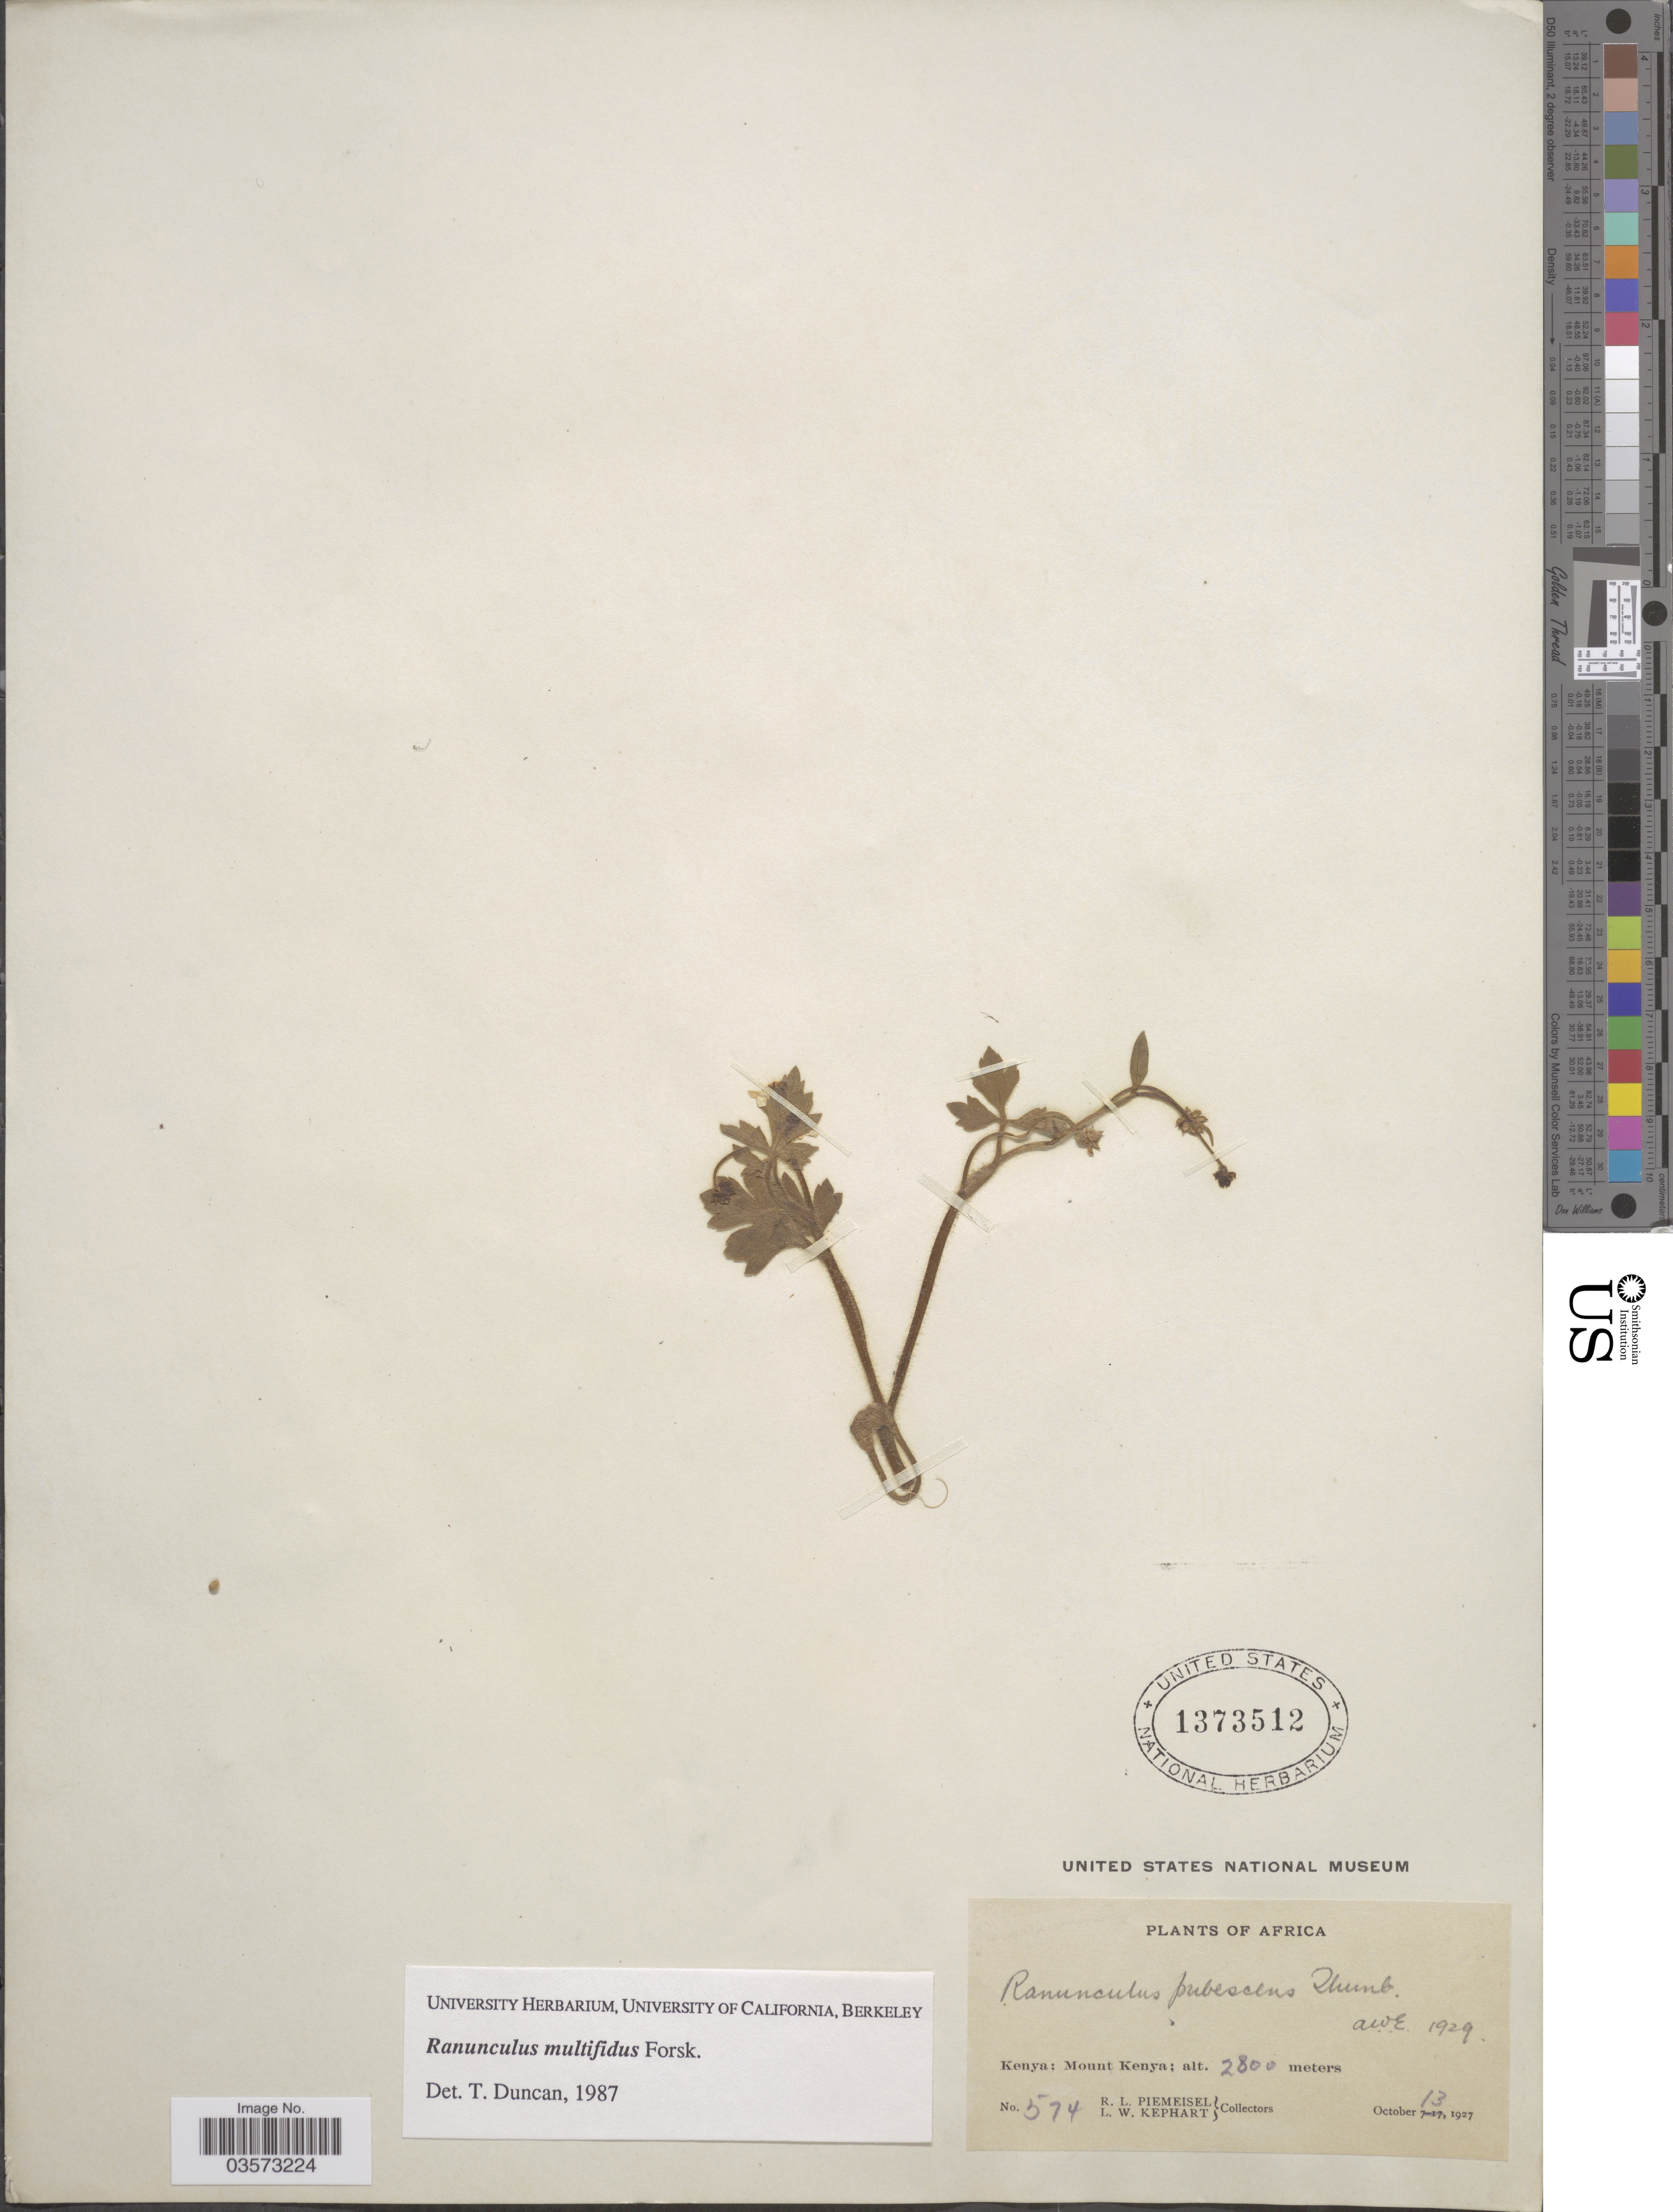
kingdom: Plantae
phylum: Tracheophyta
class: Magnoliopsida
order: Ranunculales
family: Ranunculaceae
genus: Ranunculus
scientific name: Ranunculus multifidus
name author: Forssk.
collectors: R. L. Piemeisel & L. W. Kephart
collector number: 574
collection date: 1927-10-13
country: Kenya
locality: Mount Kenya.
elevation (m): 2800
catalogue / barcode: US 1373512